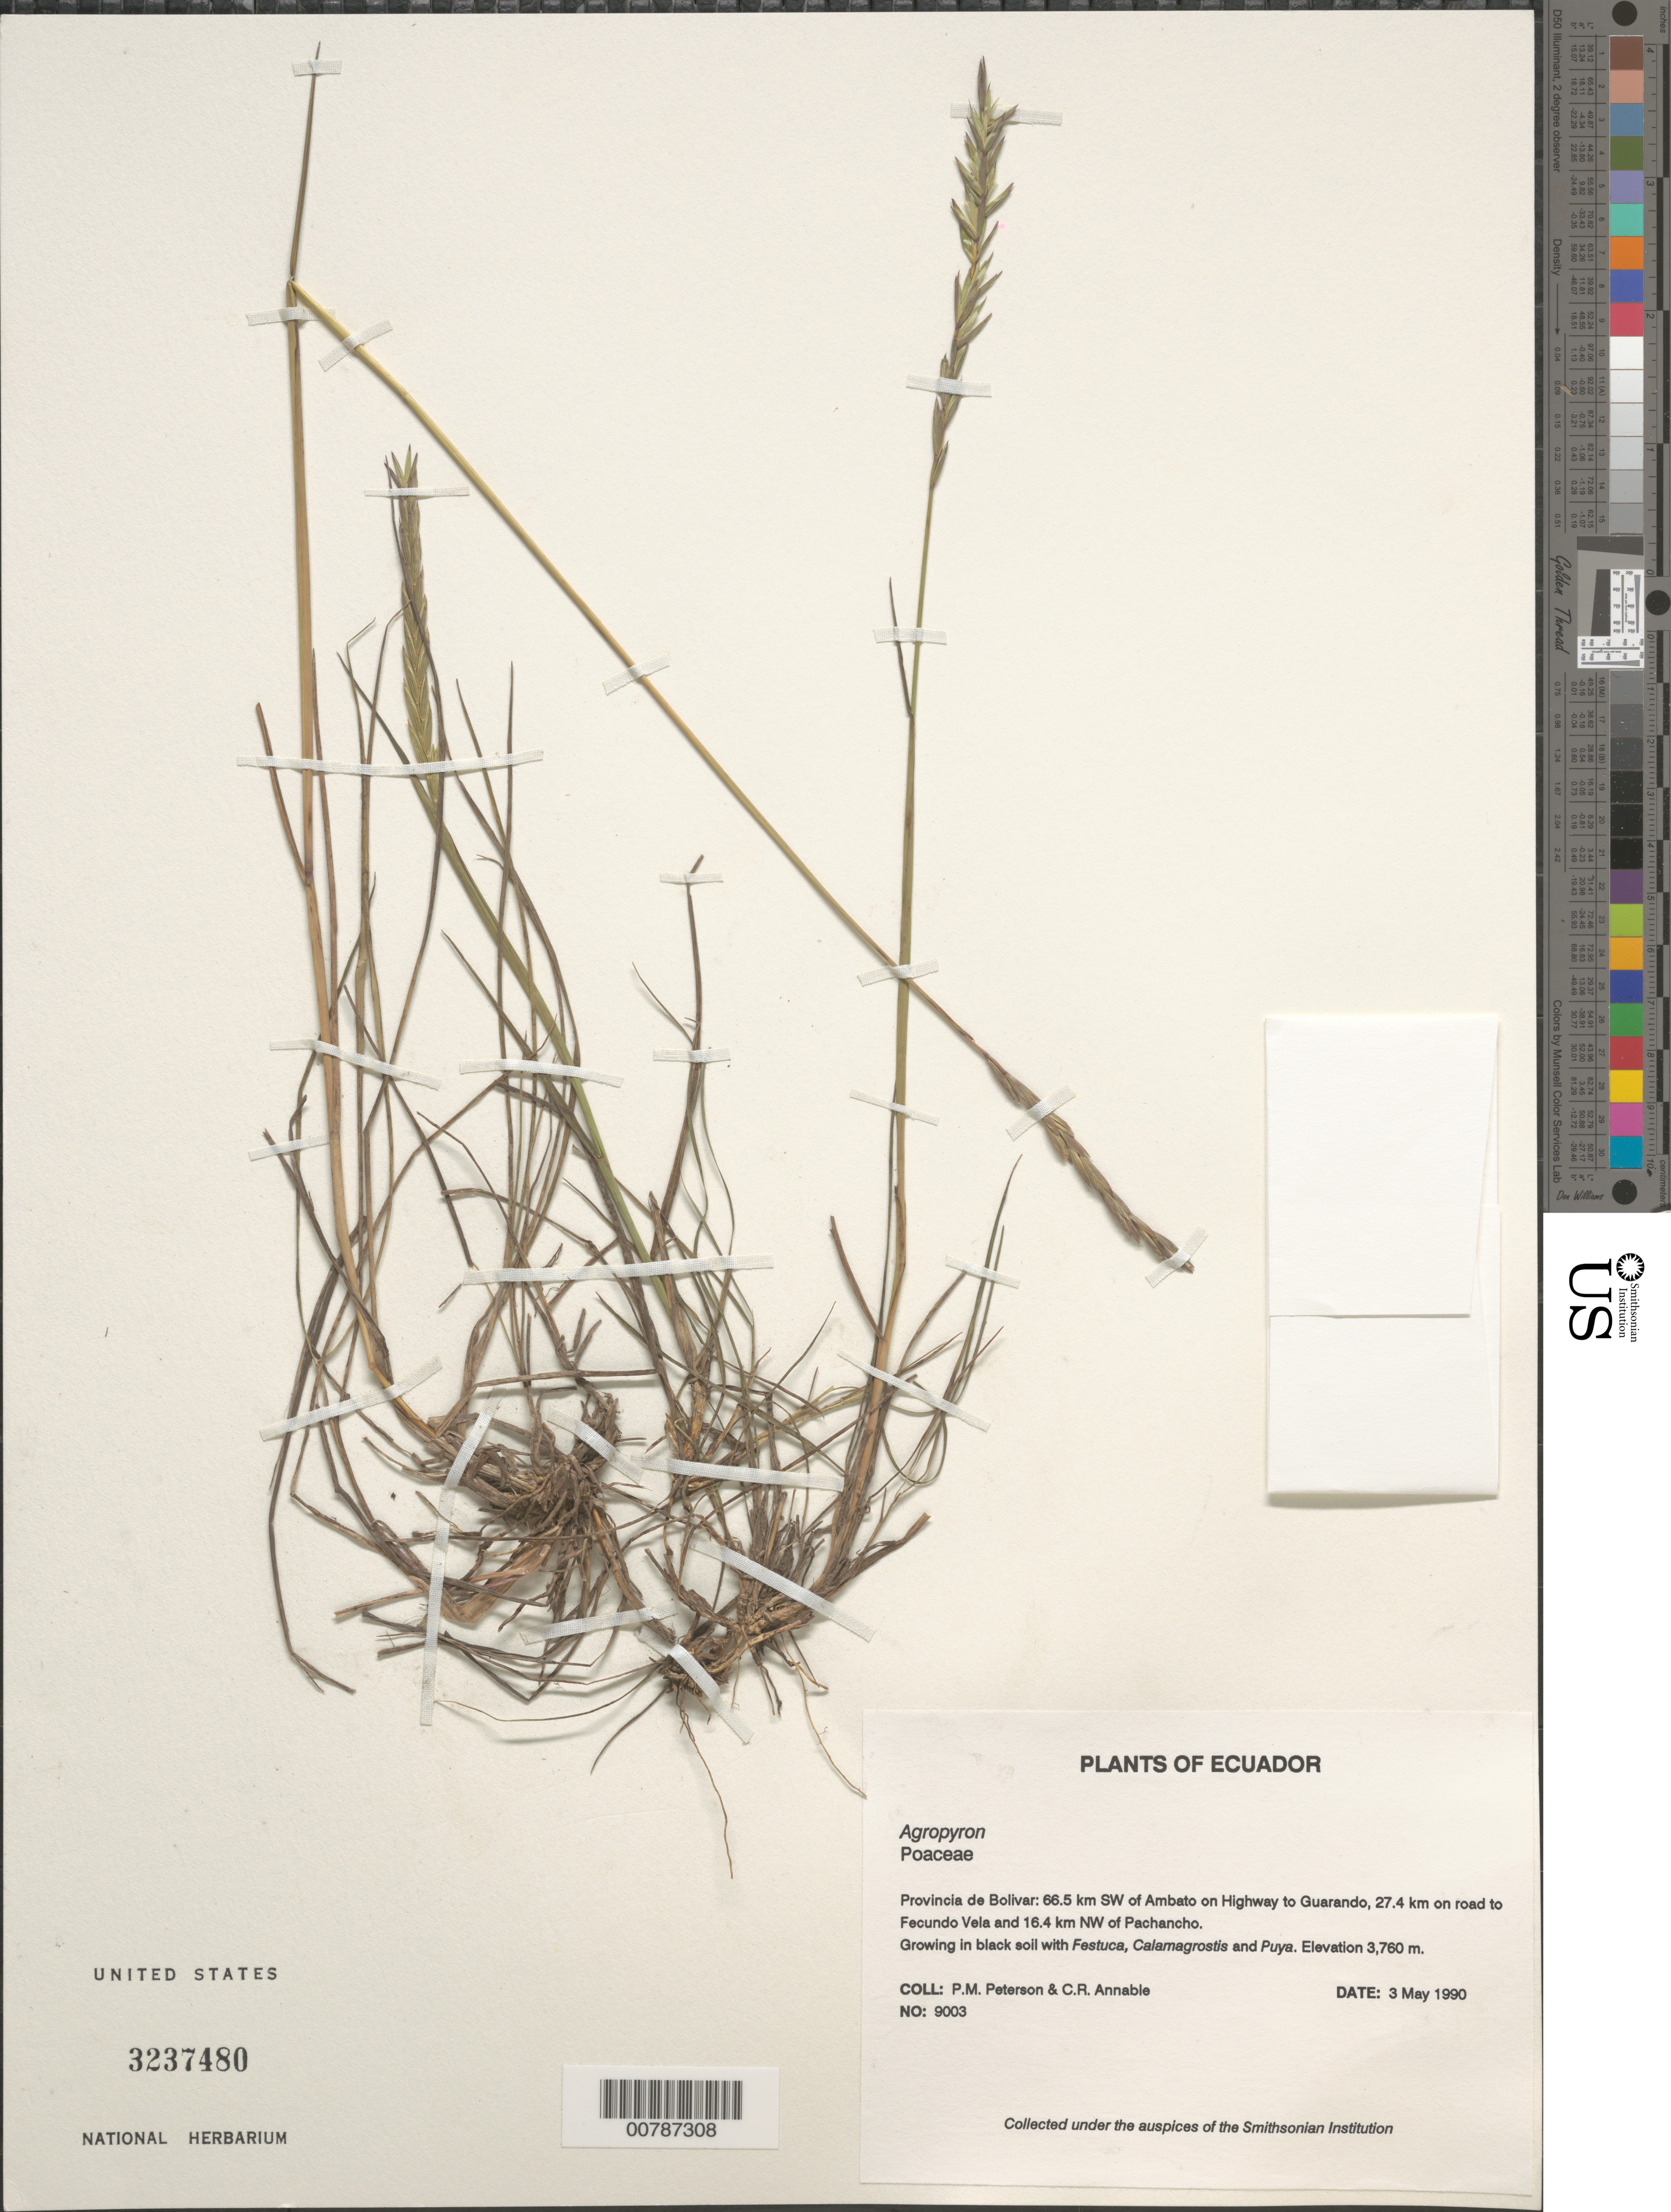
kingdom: Plantae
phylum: Tracheophyta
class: Liliopsida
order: Poales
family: Poaceae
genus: Agropyron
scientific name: Agropyron sp.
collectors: P. M. Peterson & C. R. Annable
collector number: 09003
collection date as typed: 03 May 1990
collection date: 1990-05-03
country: Ecuador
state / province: Bolivar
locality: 66.5 km SW of Ambato on Highway to Guarando, 27.4 km on road to Fecundo Vela and 16.4 km NW of Pachancho.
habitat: Growing in black soil with Festuca, Calamagrostis and Puya.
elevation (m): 3760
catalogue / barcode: US 3237480